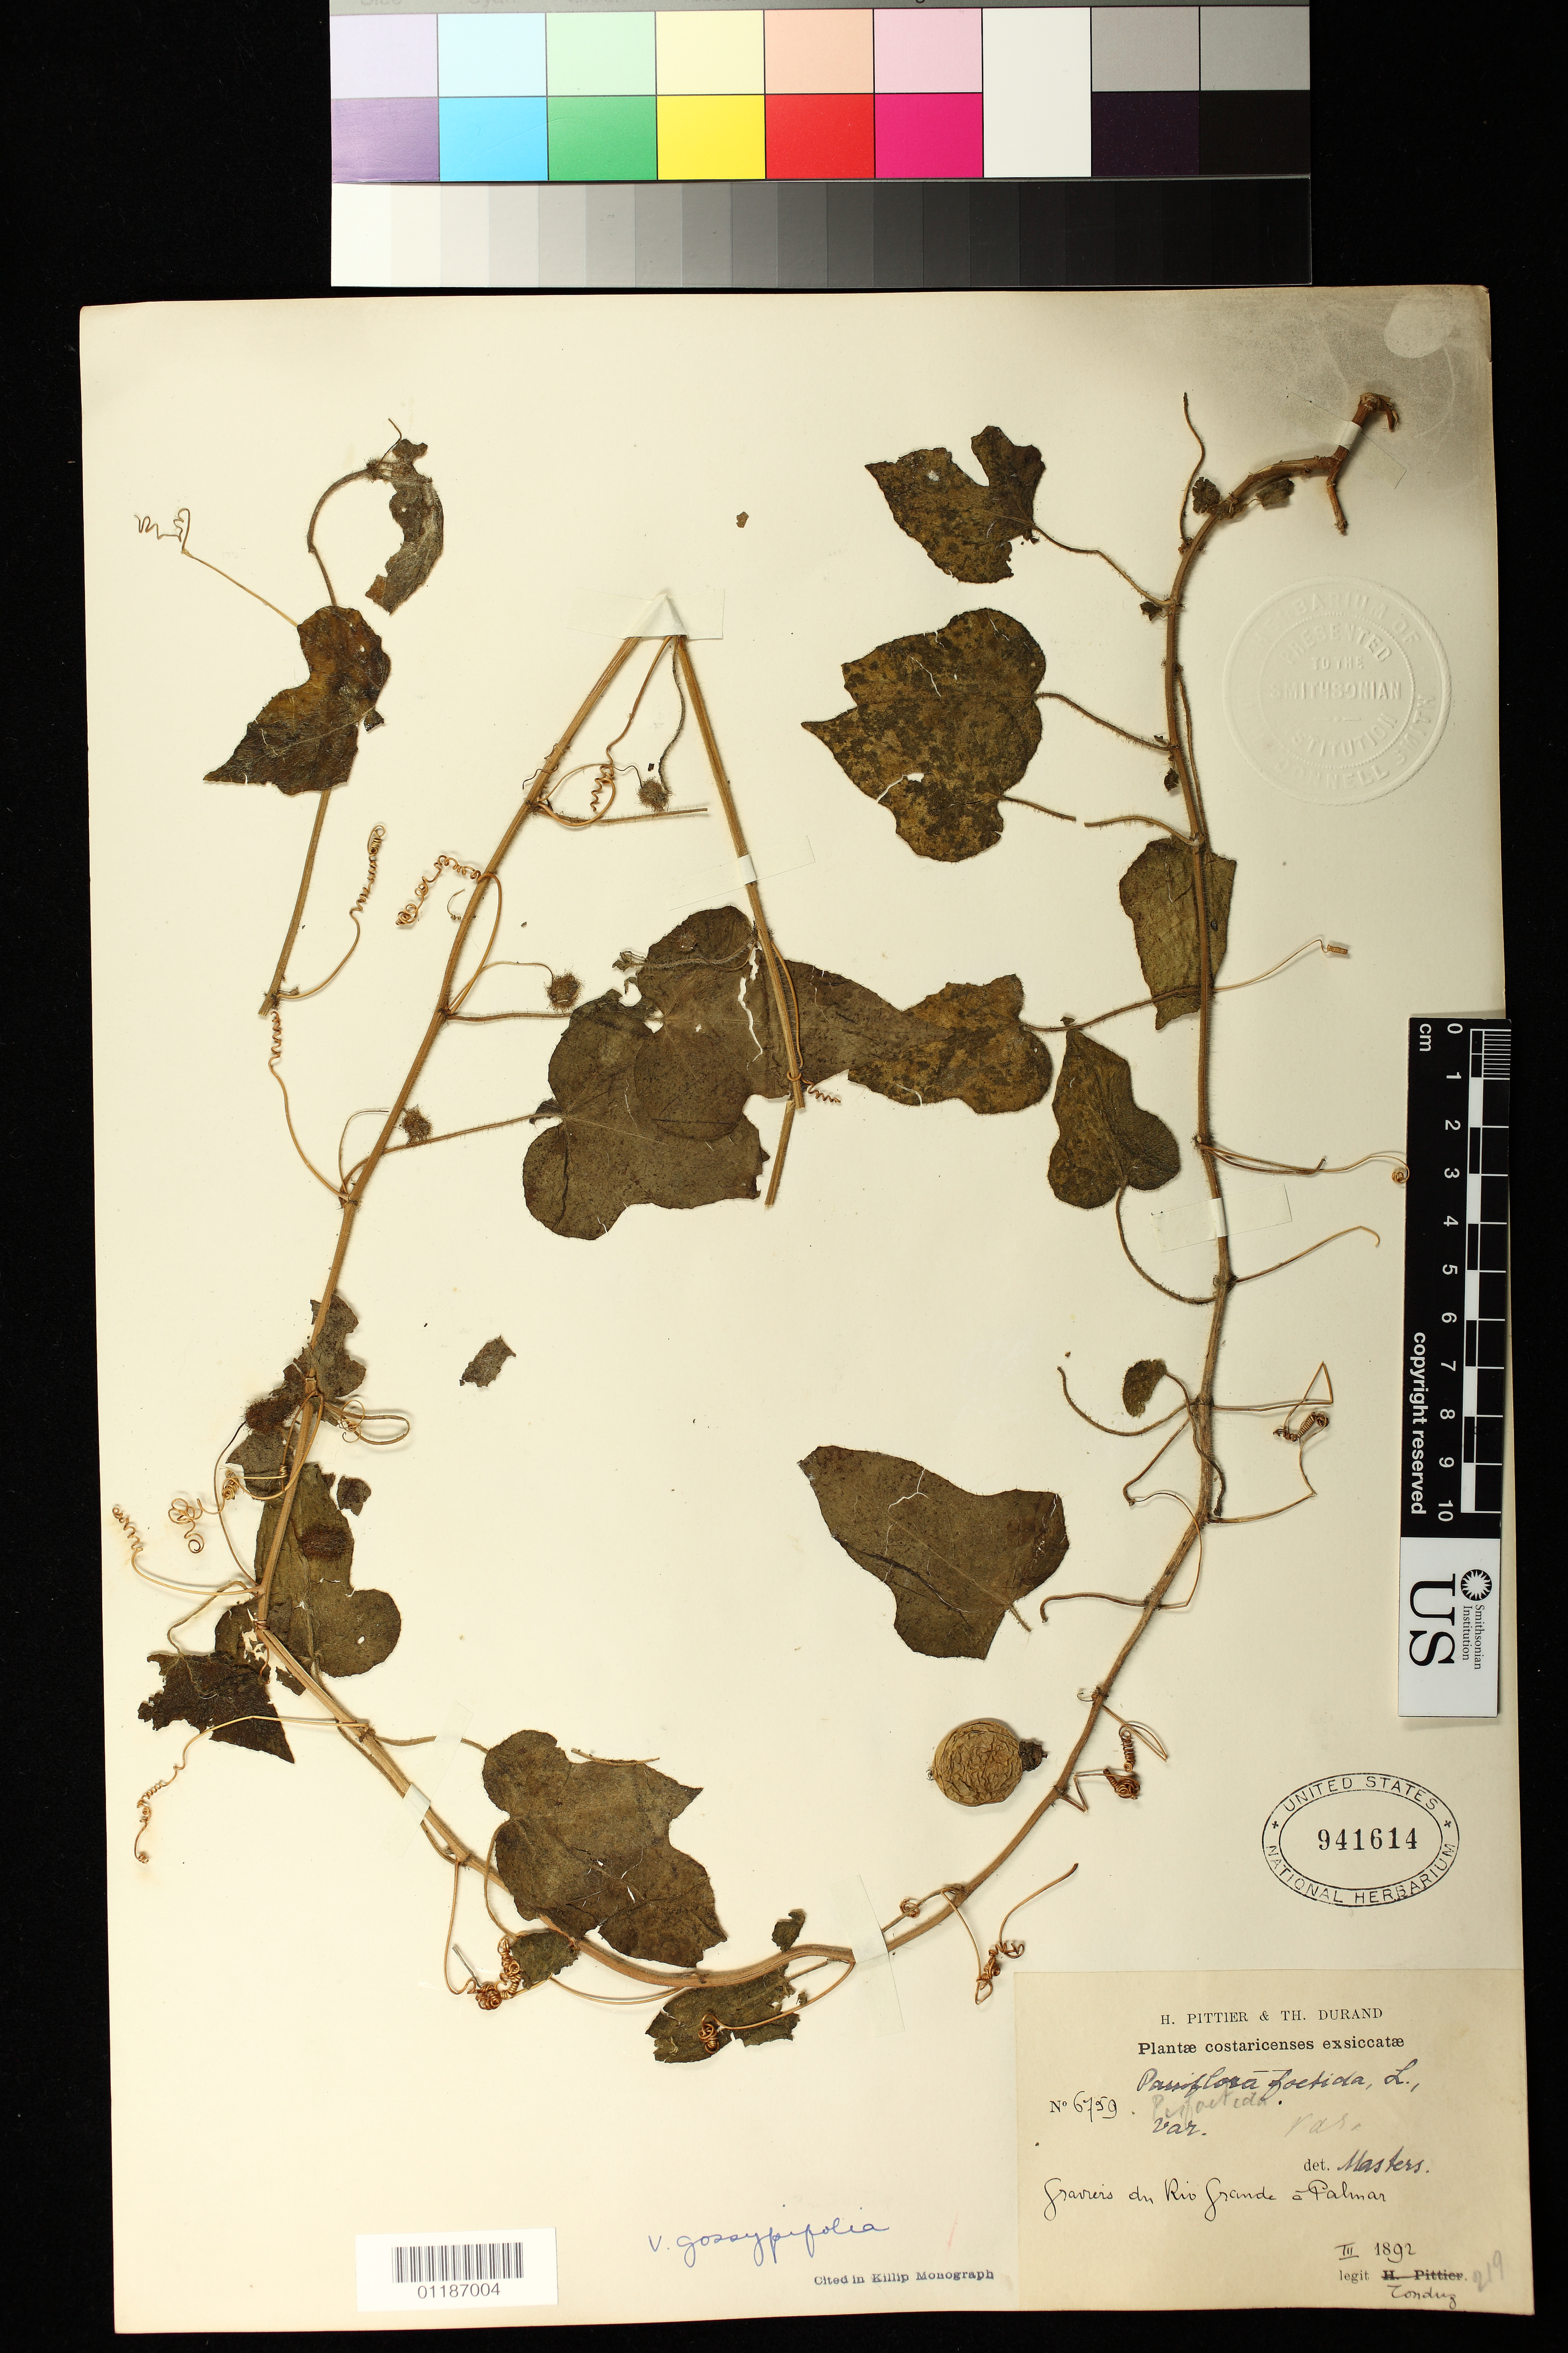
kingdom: Plantae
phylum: Tracheophyta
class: Magnoliopsida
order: Malpighiales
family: Passifloraceae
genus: Passiflora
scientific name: Passiflora foetida var. gossypiifolia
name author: (Desv.) Mast.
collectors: A. Tonduz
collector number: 6759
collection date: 1892-03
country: Costa Rica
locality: Graviers du Rio Grande a Palmar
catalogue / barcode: US 941614